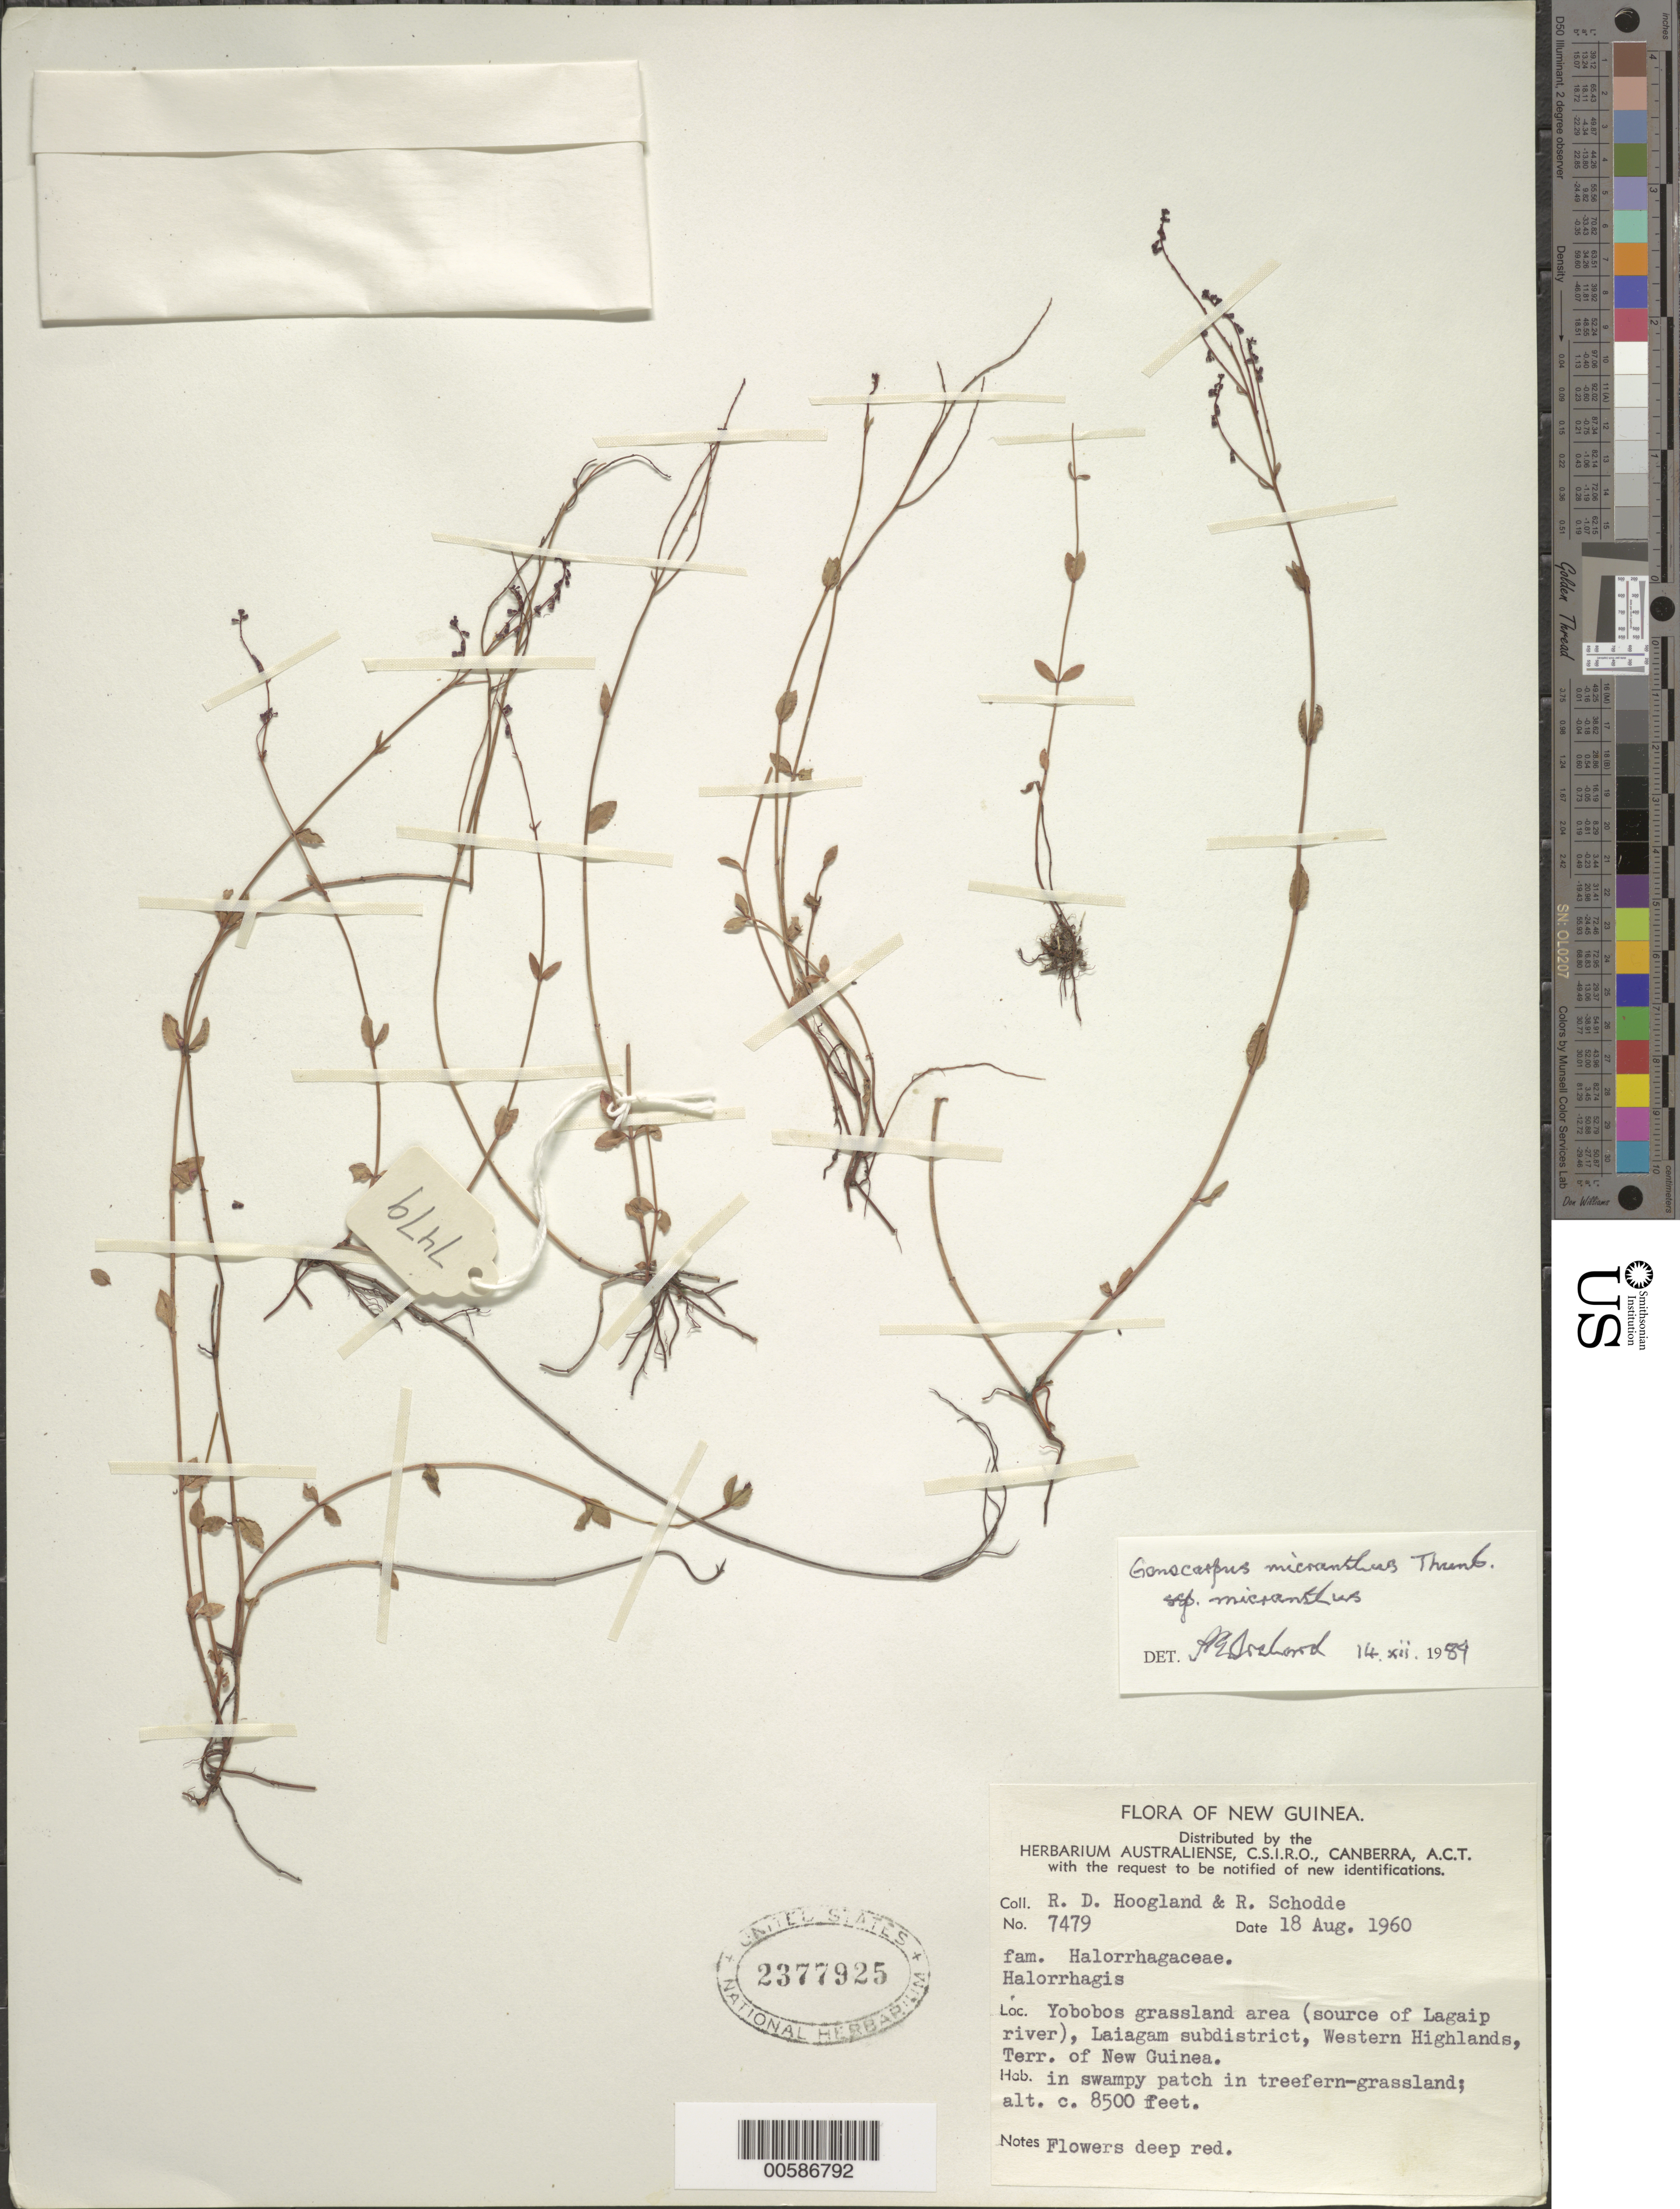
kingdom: Plantae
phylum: Tracheophyta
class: Magnoliopsida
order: Saxifragales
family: Haloragaceae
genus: Gonocarpus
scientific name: Gonocarpus micranthus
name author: Thunb.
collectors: R. D. Hoogland & R. Schodde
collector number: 7479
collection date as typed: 18 Aug 1960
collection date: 1960-08-18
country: Papua New Guinea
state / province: Enga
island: New Guinea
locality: Yobobos grassland, Laiagam subdist. [formerly in Western Highlands Province.]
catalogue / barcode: US 2377925